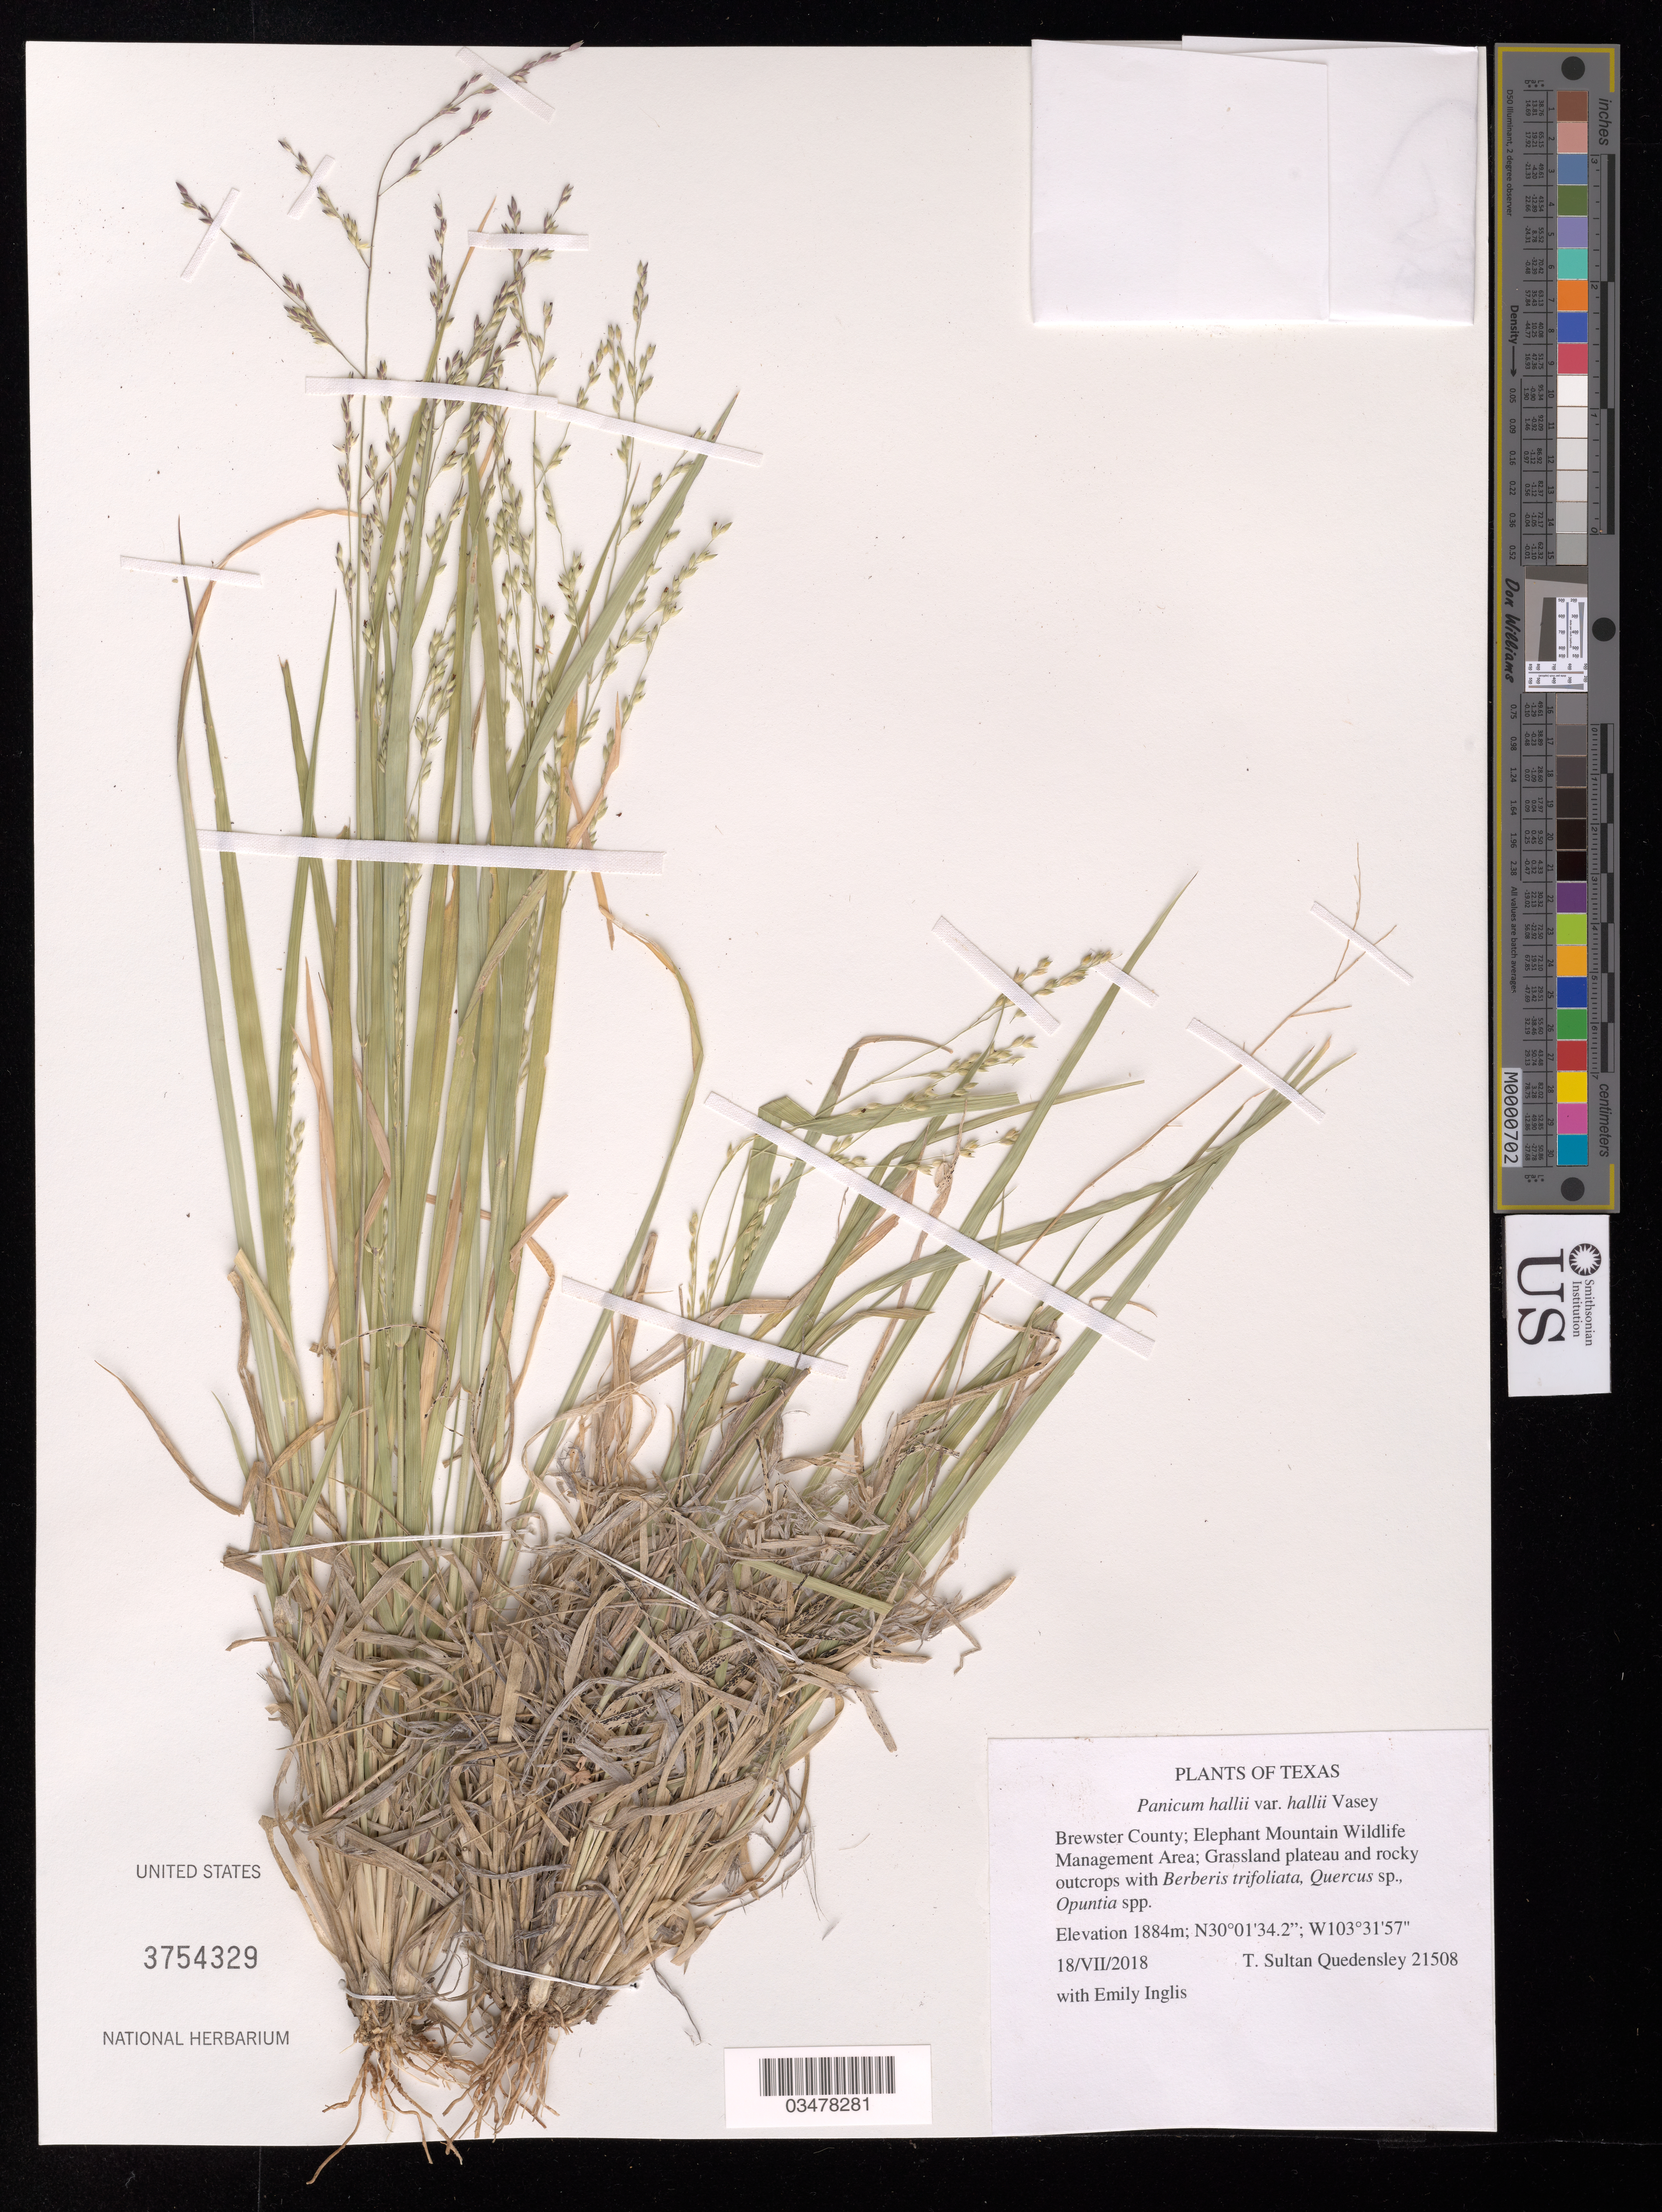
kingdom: Plantae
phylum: Tracheophyta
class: Liliopsida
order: Poales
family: Poaceae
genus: Panicum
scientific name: Panicum hallii var. hallii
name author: Vasey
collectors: T. S. Quedensley & E. Inglis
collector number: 21508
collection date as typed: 18 Jul 2018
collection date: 2018-07-18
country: United States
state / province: Texas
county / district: Brewster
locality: Elephant Mountain Wildlife Management Area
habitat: Grassland plateau and rocky outcrops. With Berberis trifoliata, Quercus sp., Opuntia sp.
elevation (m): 1884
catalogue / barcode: US 3754329